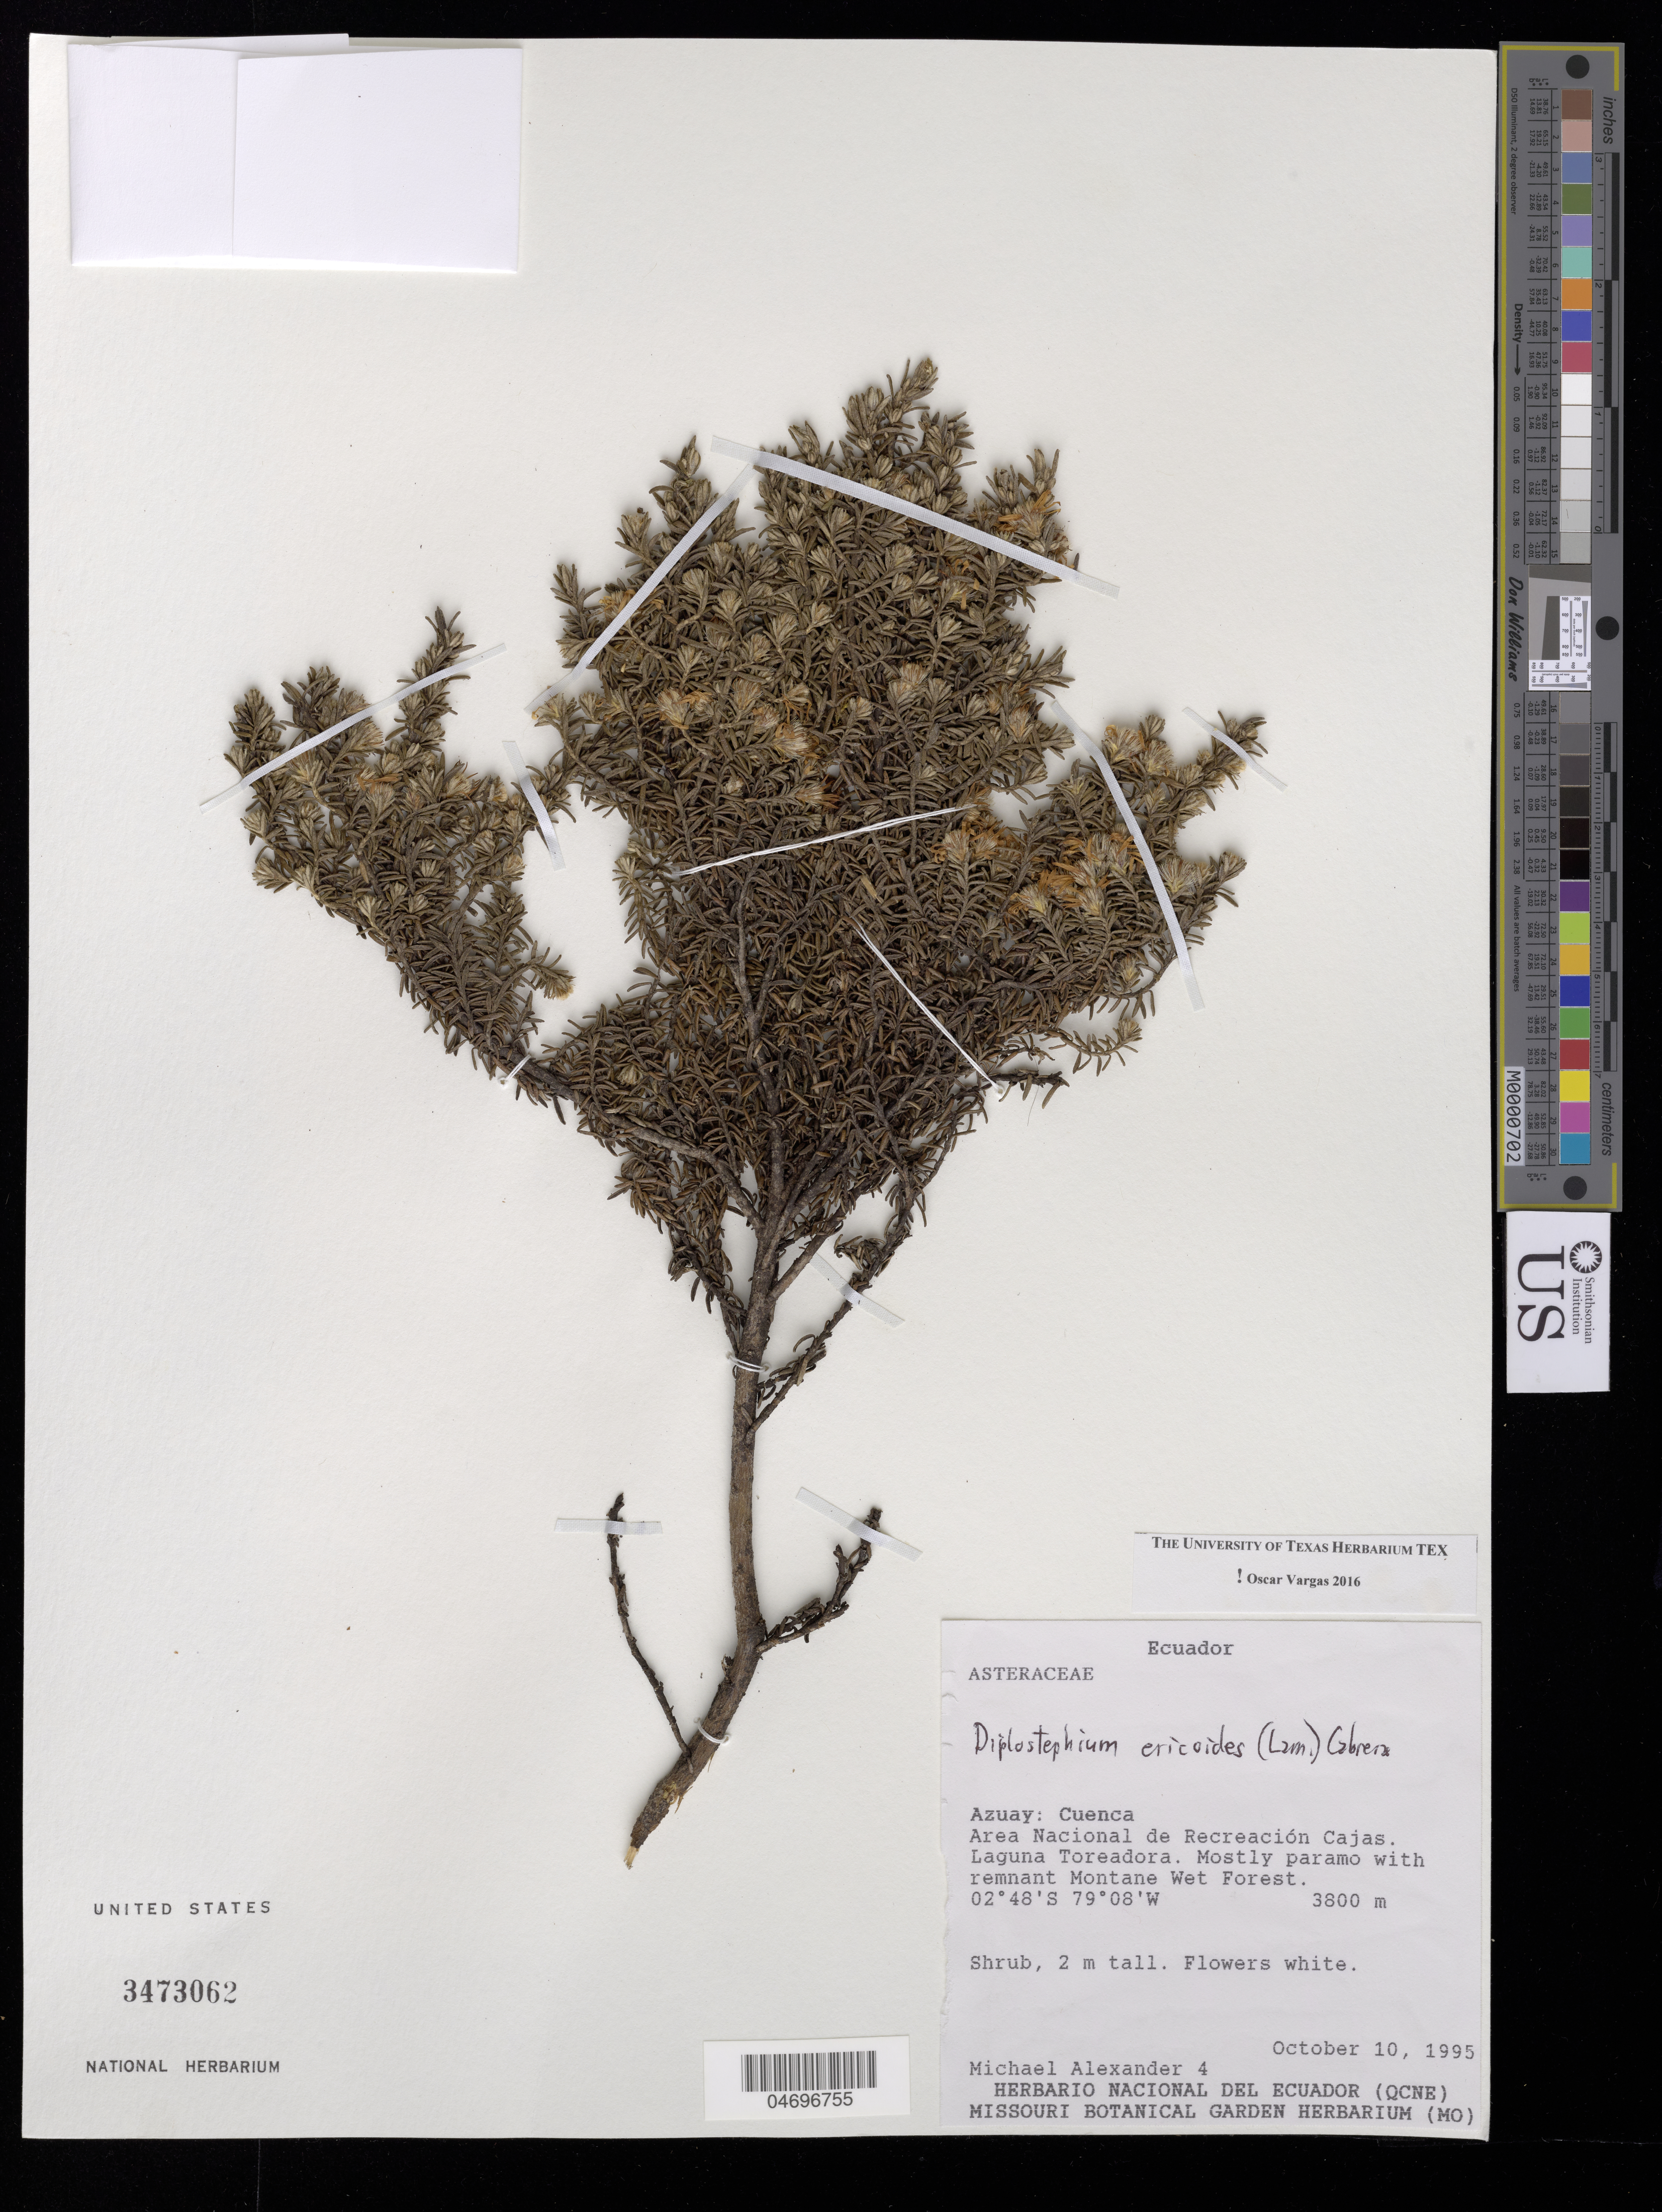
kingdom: Plantae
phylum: Tracheophyta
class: Magnoliopsida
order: Asterales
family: Asteraceae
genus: Diplostephium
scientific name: Diplostephium ericoides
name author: (Lam.) Cabrera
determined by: Vargas, Oscar M.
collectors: M. L. Alexander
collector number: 4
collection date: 1995-10-10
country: Ecuador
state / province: Azuay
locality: Cuenca, area Nacional de Recreacion Cajas, Laguna Toreadora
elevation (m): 3800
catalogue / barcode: US 3473062